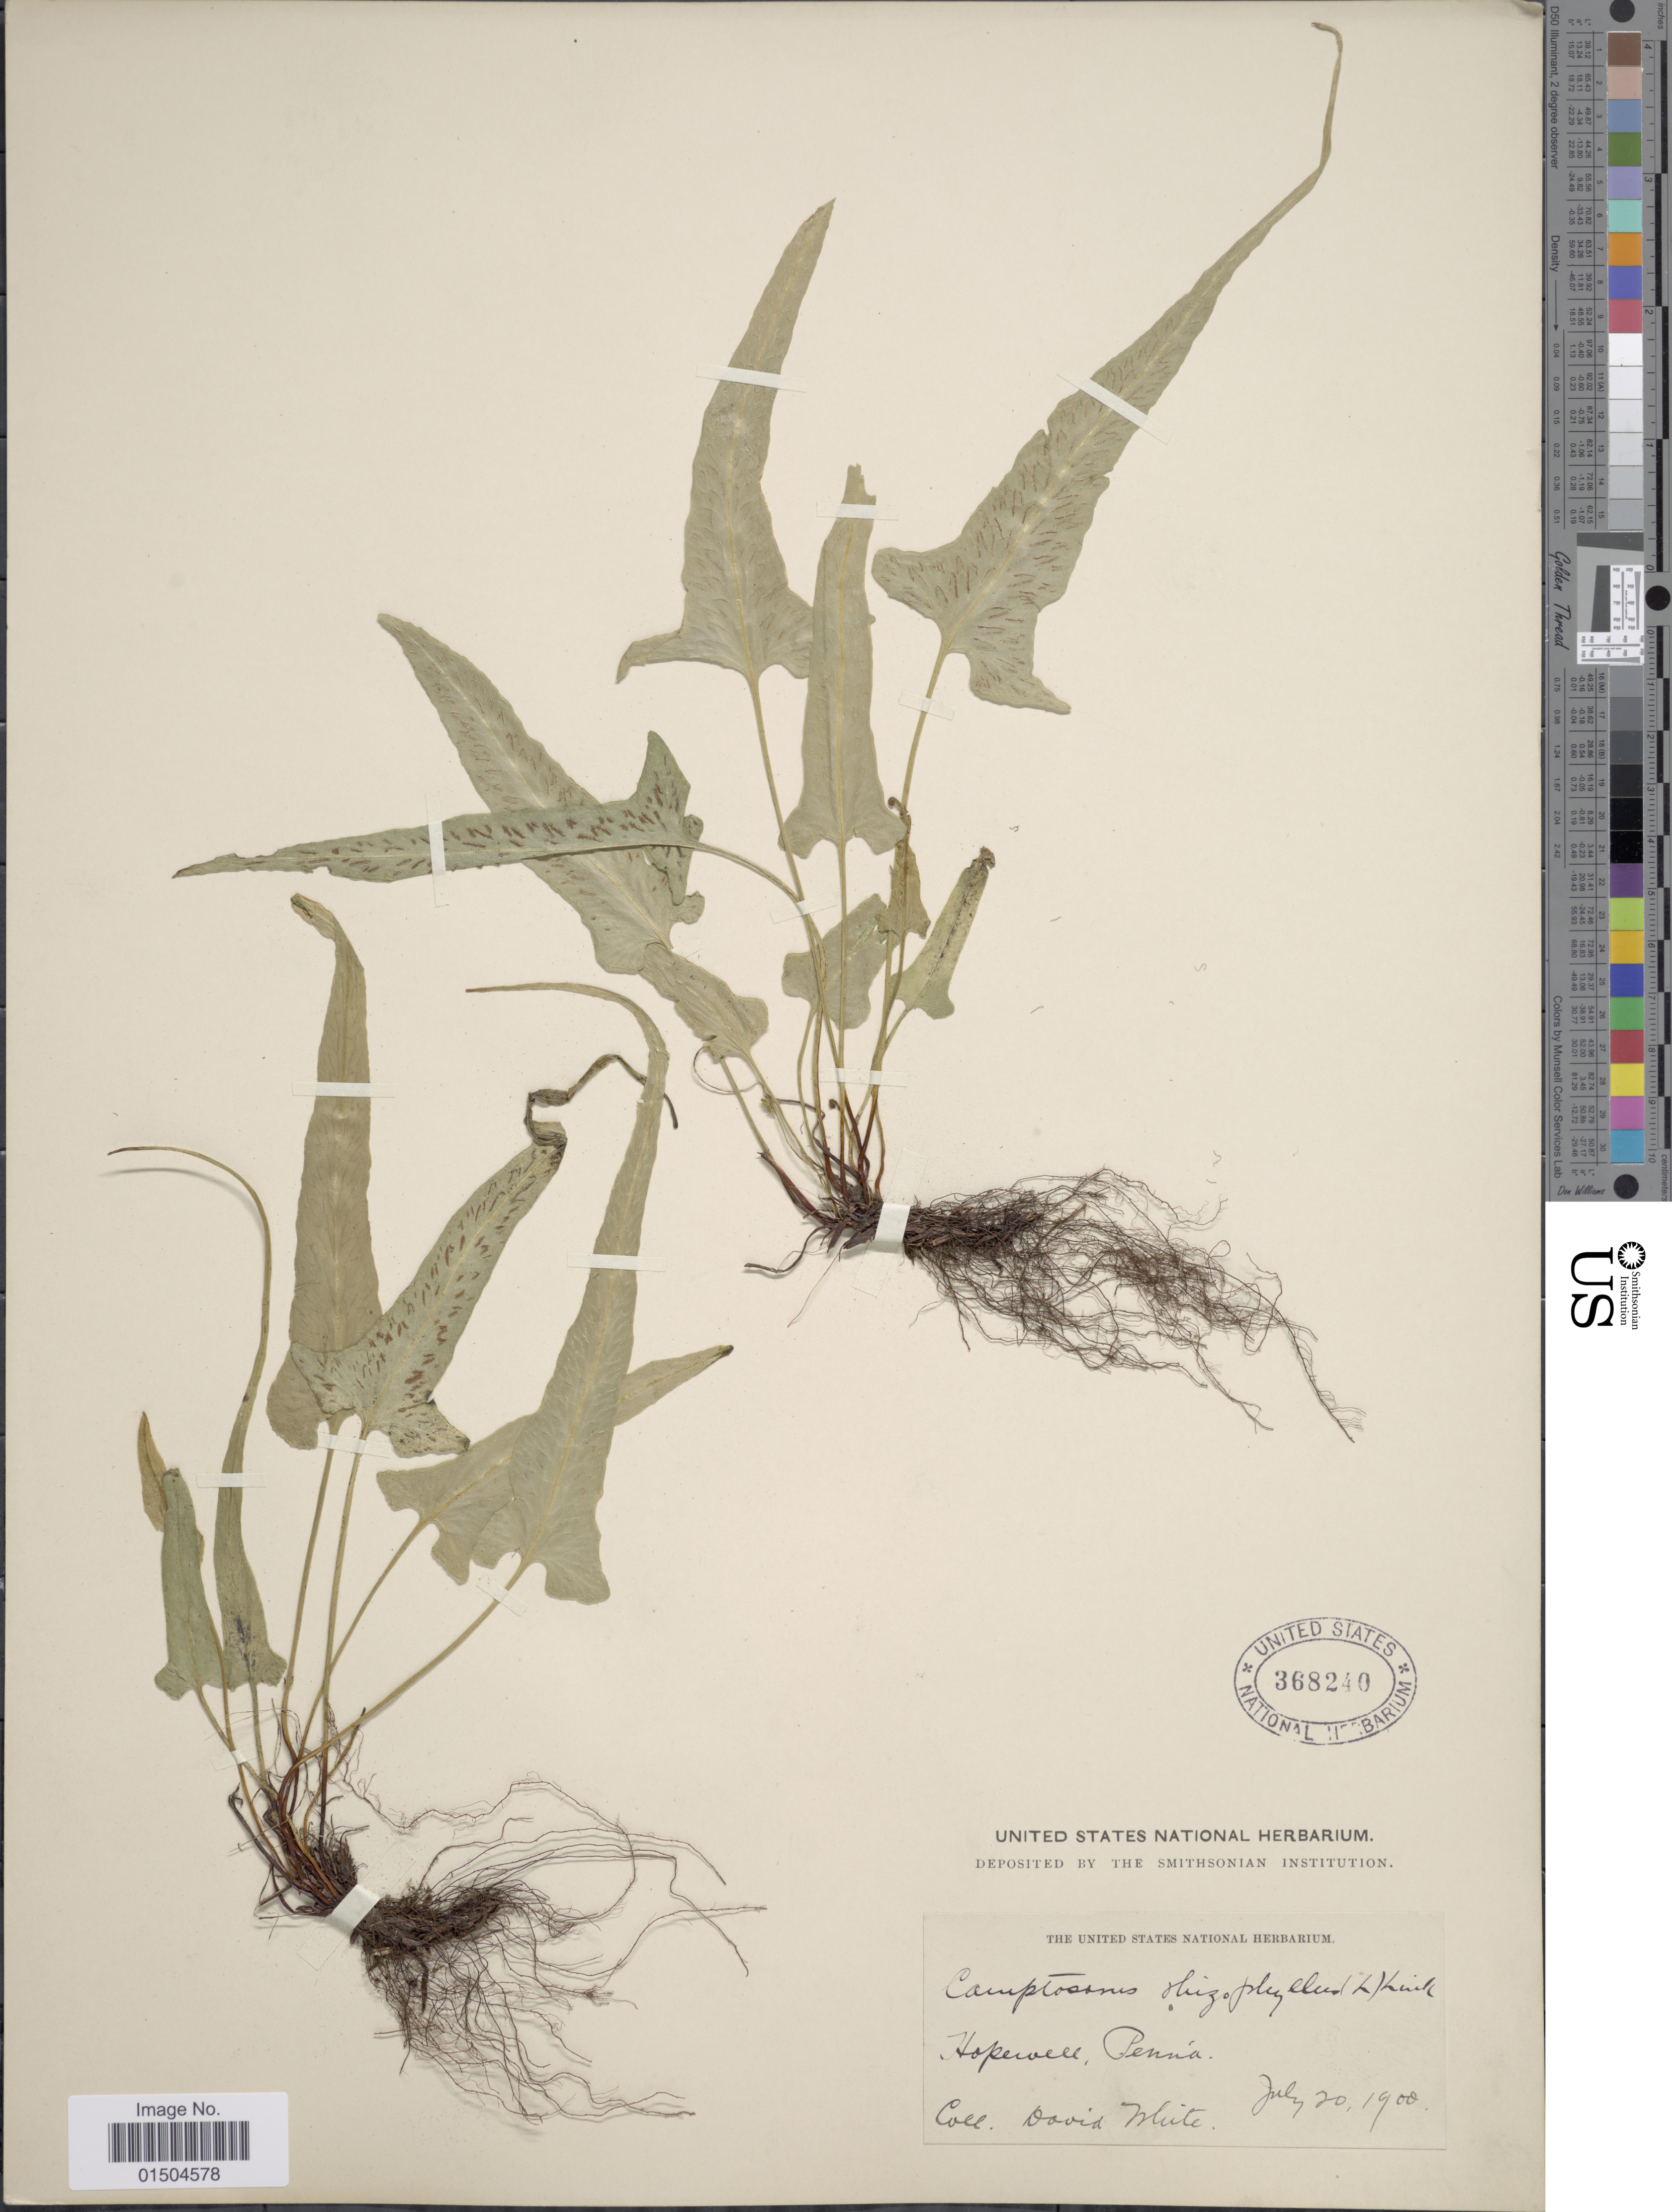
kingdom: Plantae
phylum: Tracheophyta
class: Polypodiopsida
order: Polypodiales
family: Aspleniaceae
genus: Asplenium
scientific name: Asplenium rhizophyllum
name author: L.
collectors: D. White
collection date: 1900-07-20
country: United States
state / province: Pennsylvania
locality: Hopewell.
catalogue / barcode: US 368240